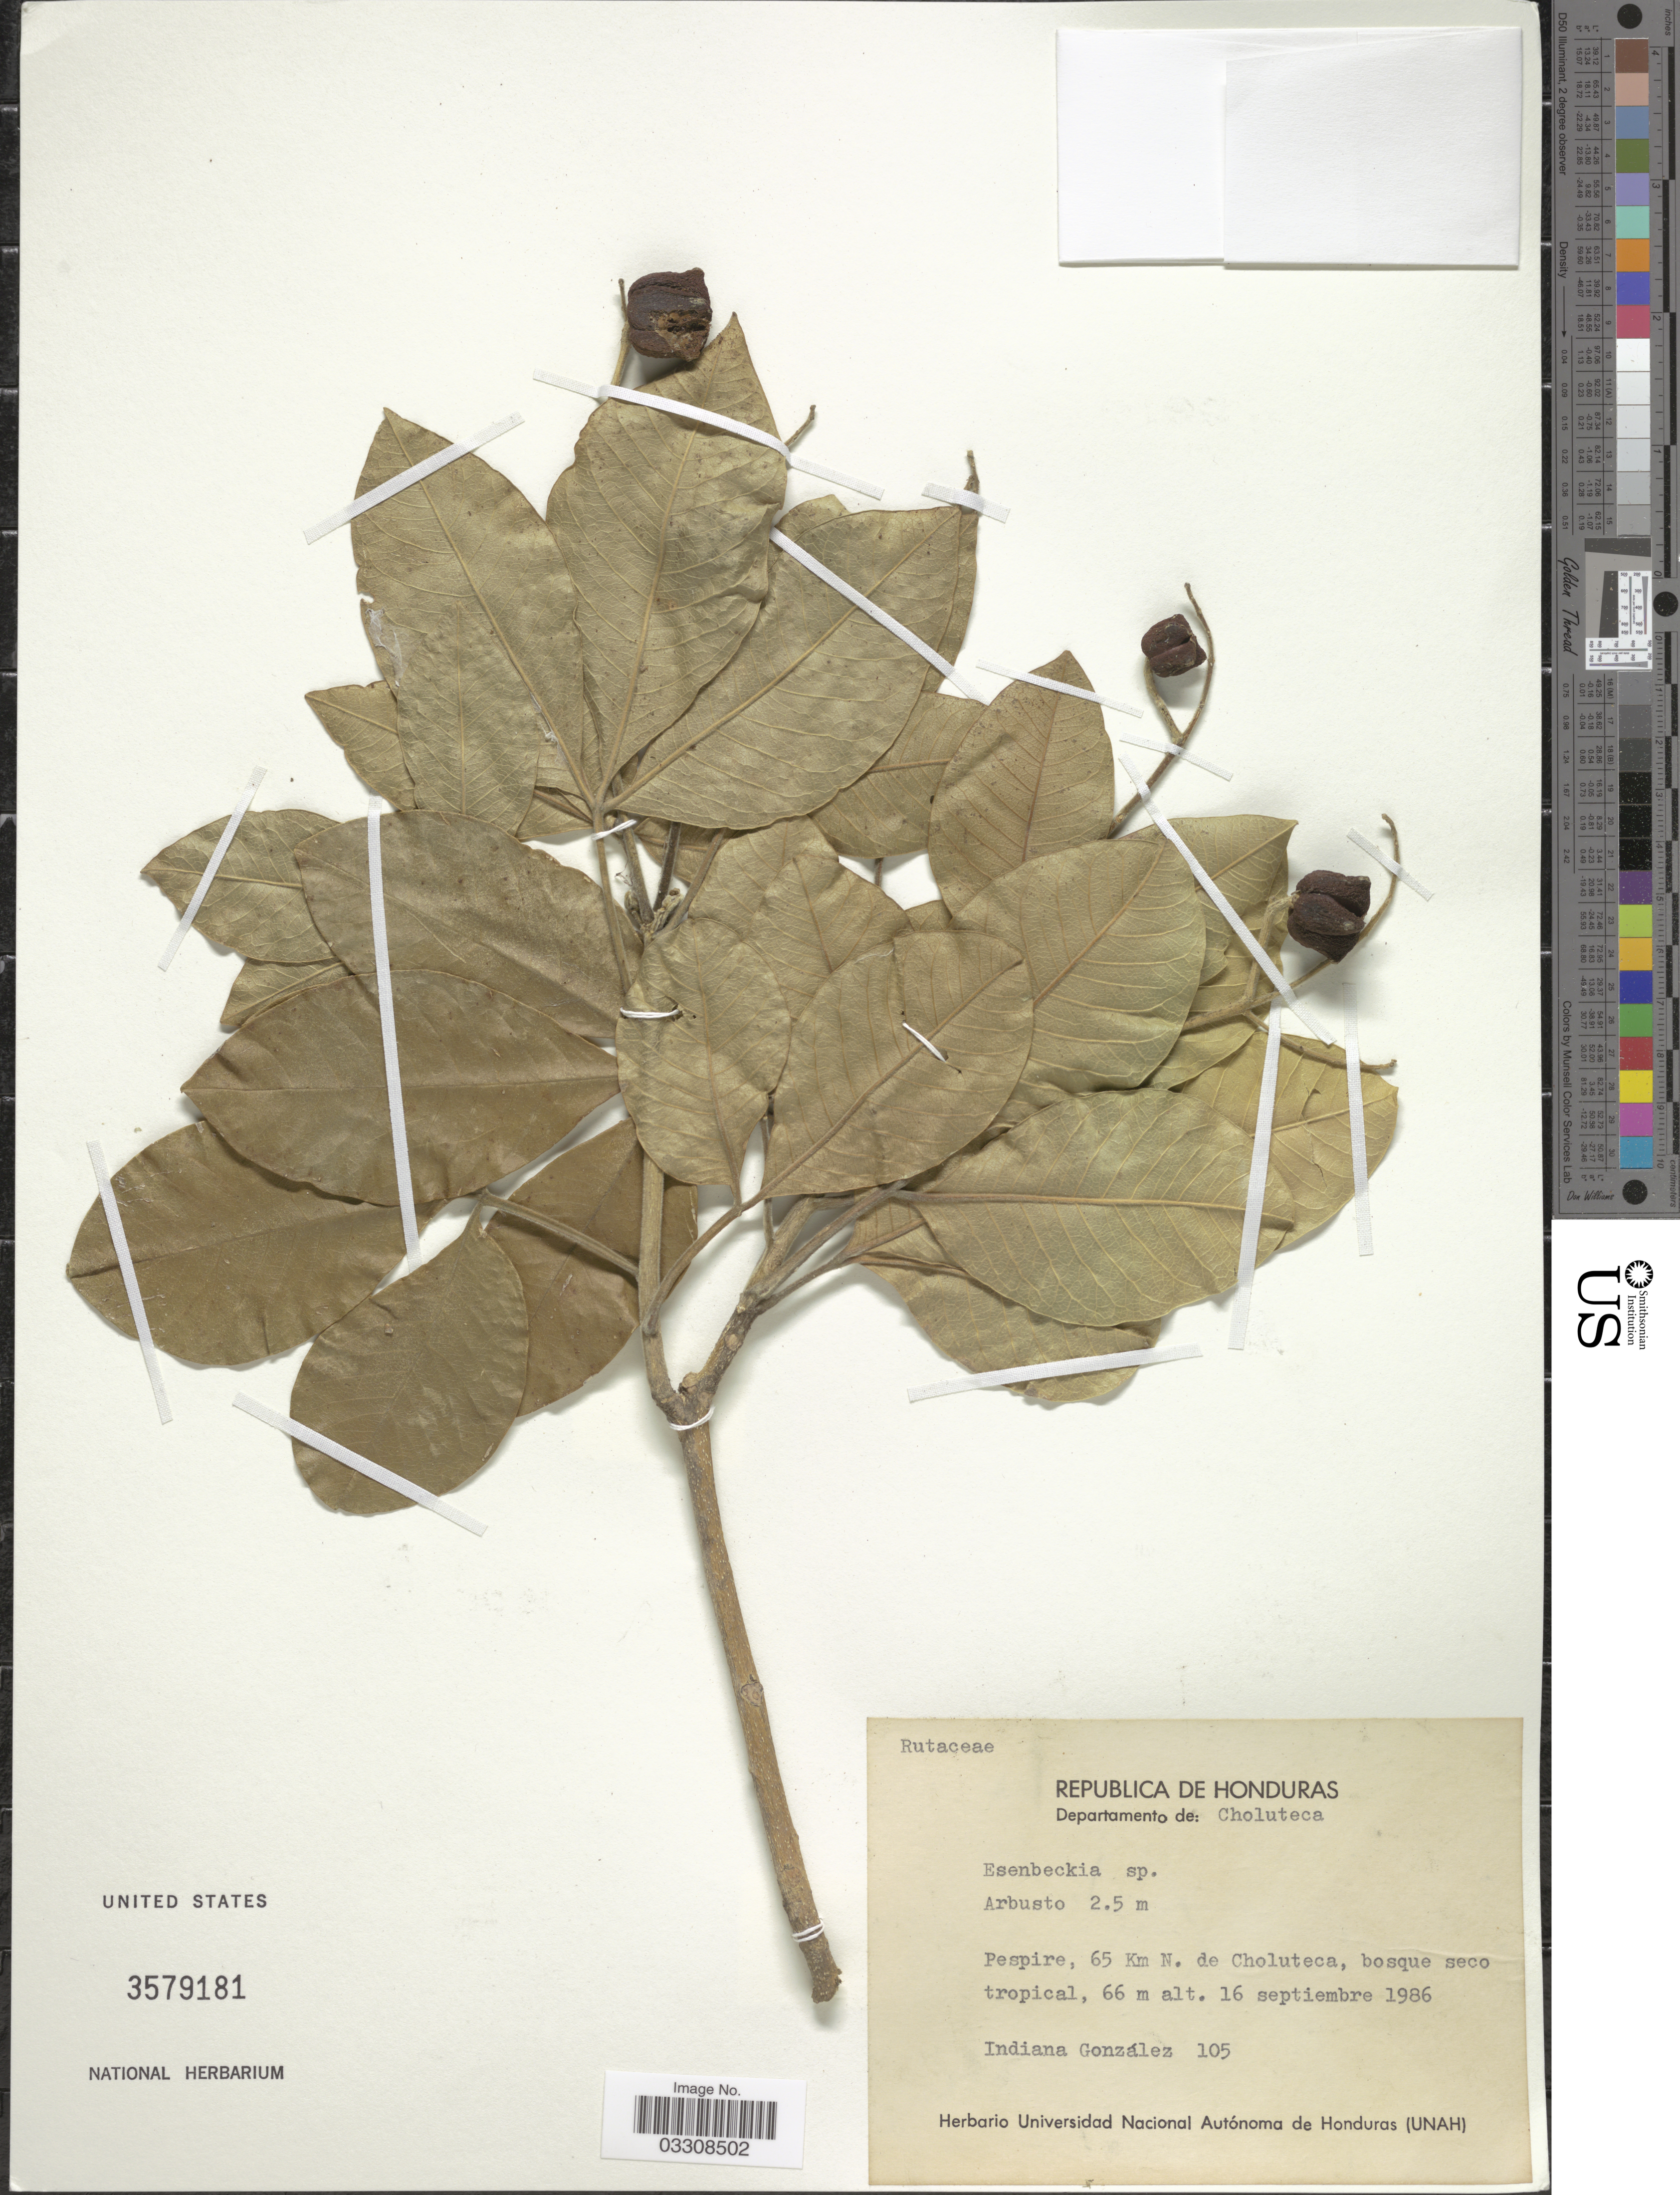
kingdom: Plantae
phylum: Tracheophyta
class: Magnoliopsida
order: Sapindales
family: Rutaceae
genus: Esenbeckia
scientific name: Esenbeckia sp.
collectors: I. González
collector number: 105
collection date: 1986-09-16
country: Honduras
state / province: Choluteca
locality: Departamento de: Choluteca. Pespire, 65 Km N. de Choluteca, bosque seco tropical.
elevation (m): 66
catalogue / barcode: US 3579181